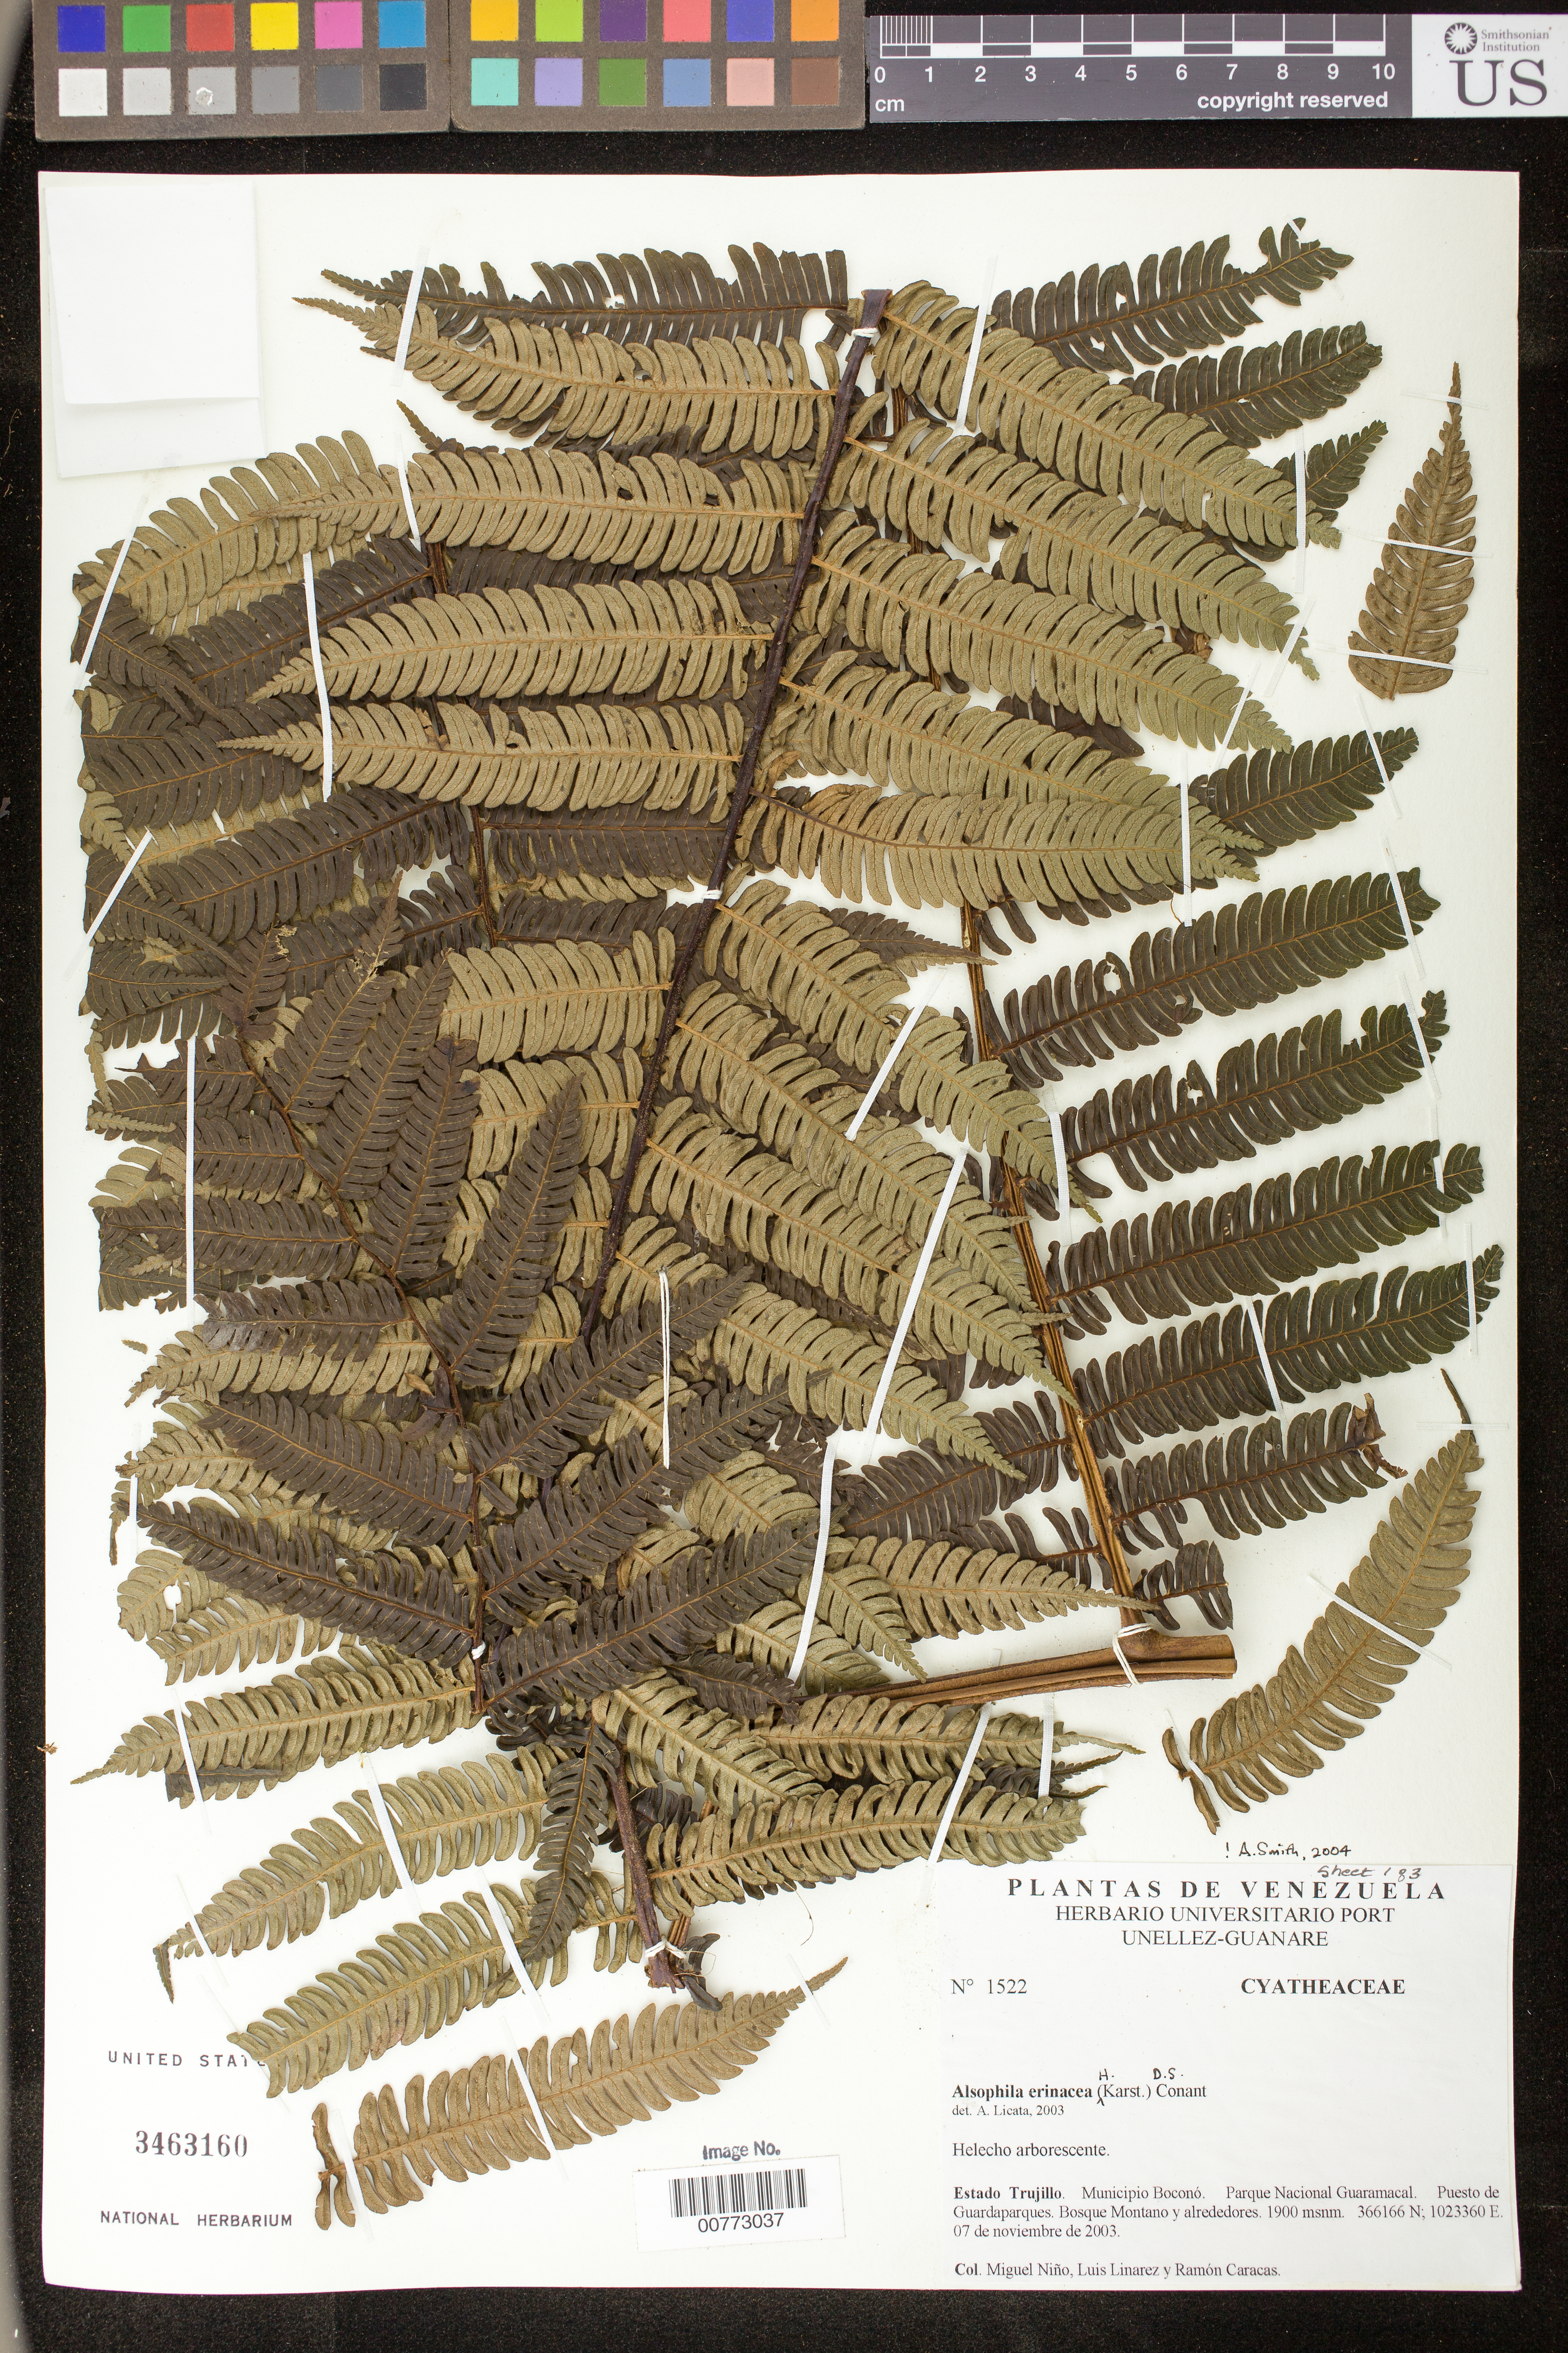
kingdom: Plantae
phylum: Tracheophyta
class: Polypodiopsida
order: Cyatheales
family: Cyatheaceae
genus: Alsophila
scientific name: Alsophila erinacea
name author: (H. Karst.) D.S. Conant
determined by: Licata, A., (PORT), Univ. Nac. Exp. de los Llanos Ezequiel Zamora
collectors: S. M. Niño, L. Linárez & R. Caracas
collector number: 1522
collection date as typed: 07 Nov 2003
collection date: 2003-11-07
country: Venezuela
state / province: Trujillo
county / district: Boconó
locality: Parque Nacional Guaramacal. Puesto de Guardaparques.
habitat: Bosque montano y alrededores.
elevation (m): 1900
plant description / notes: PORT, US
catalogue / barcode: US 3463160